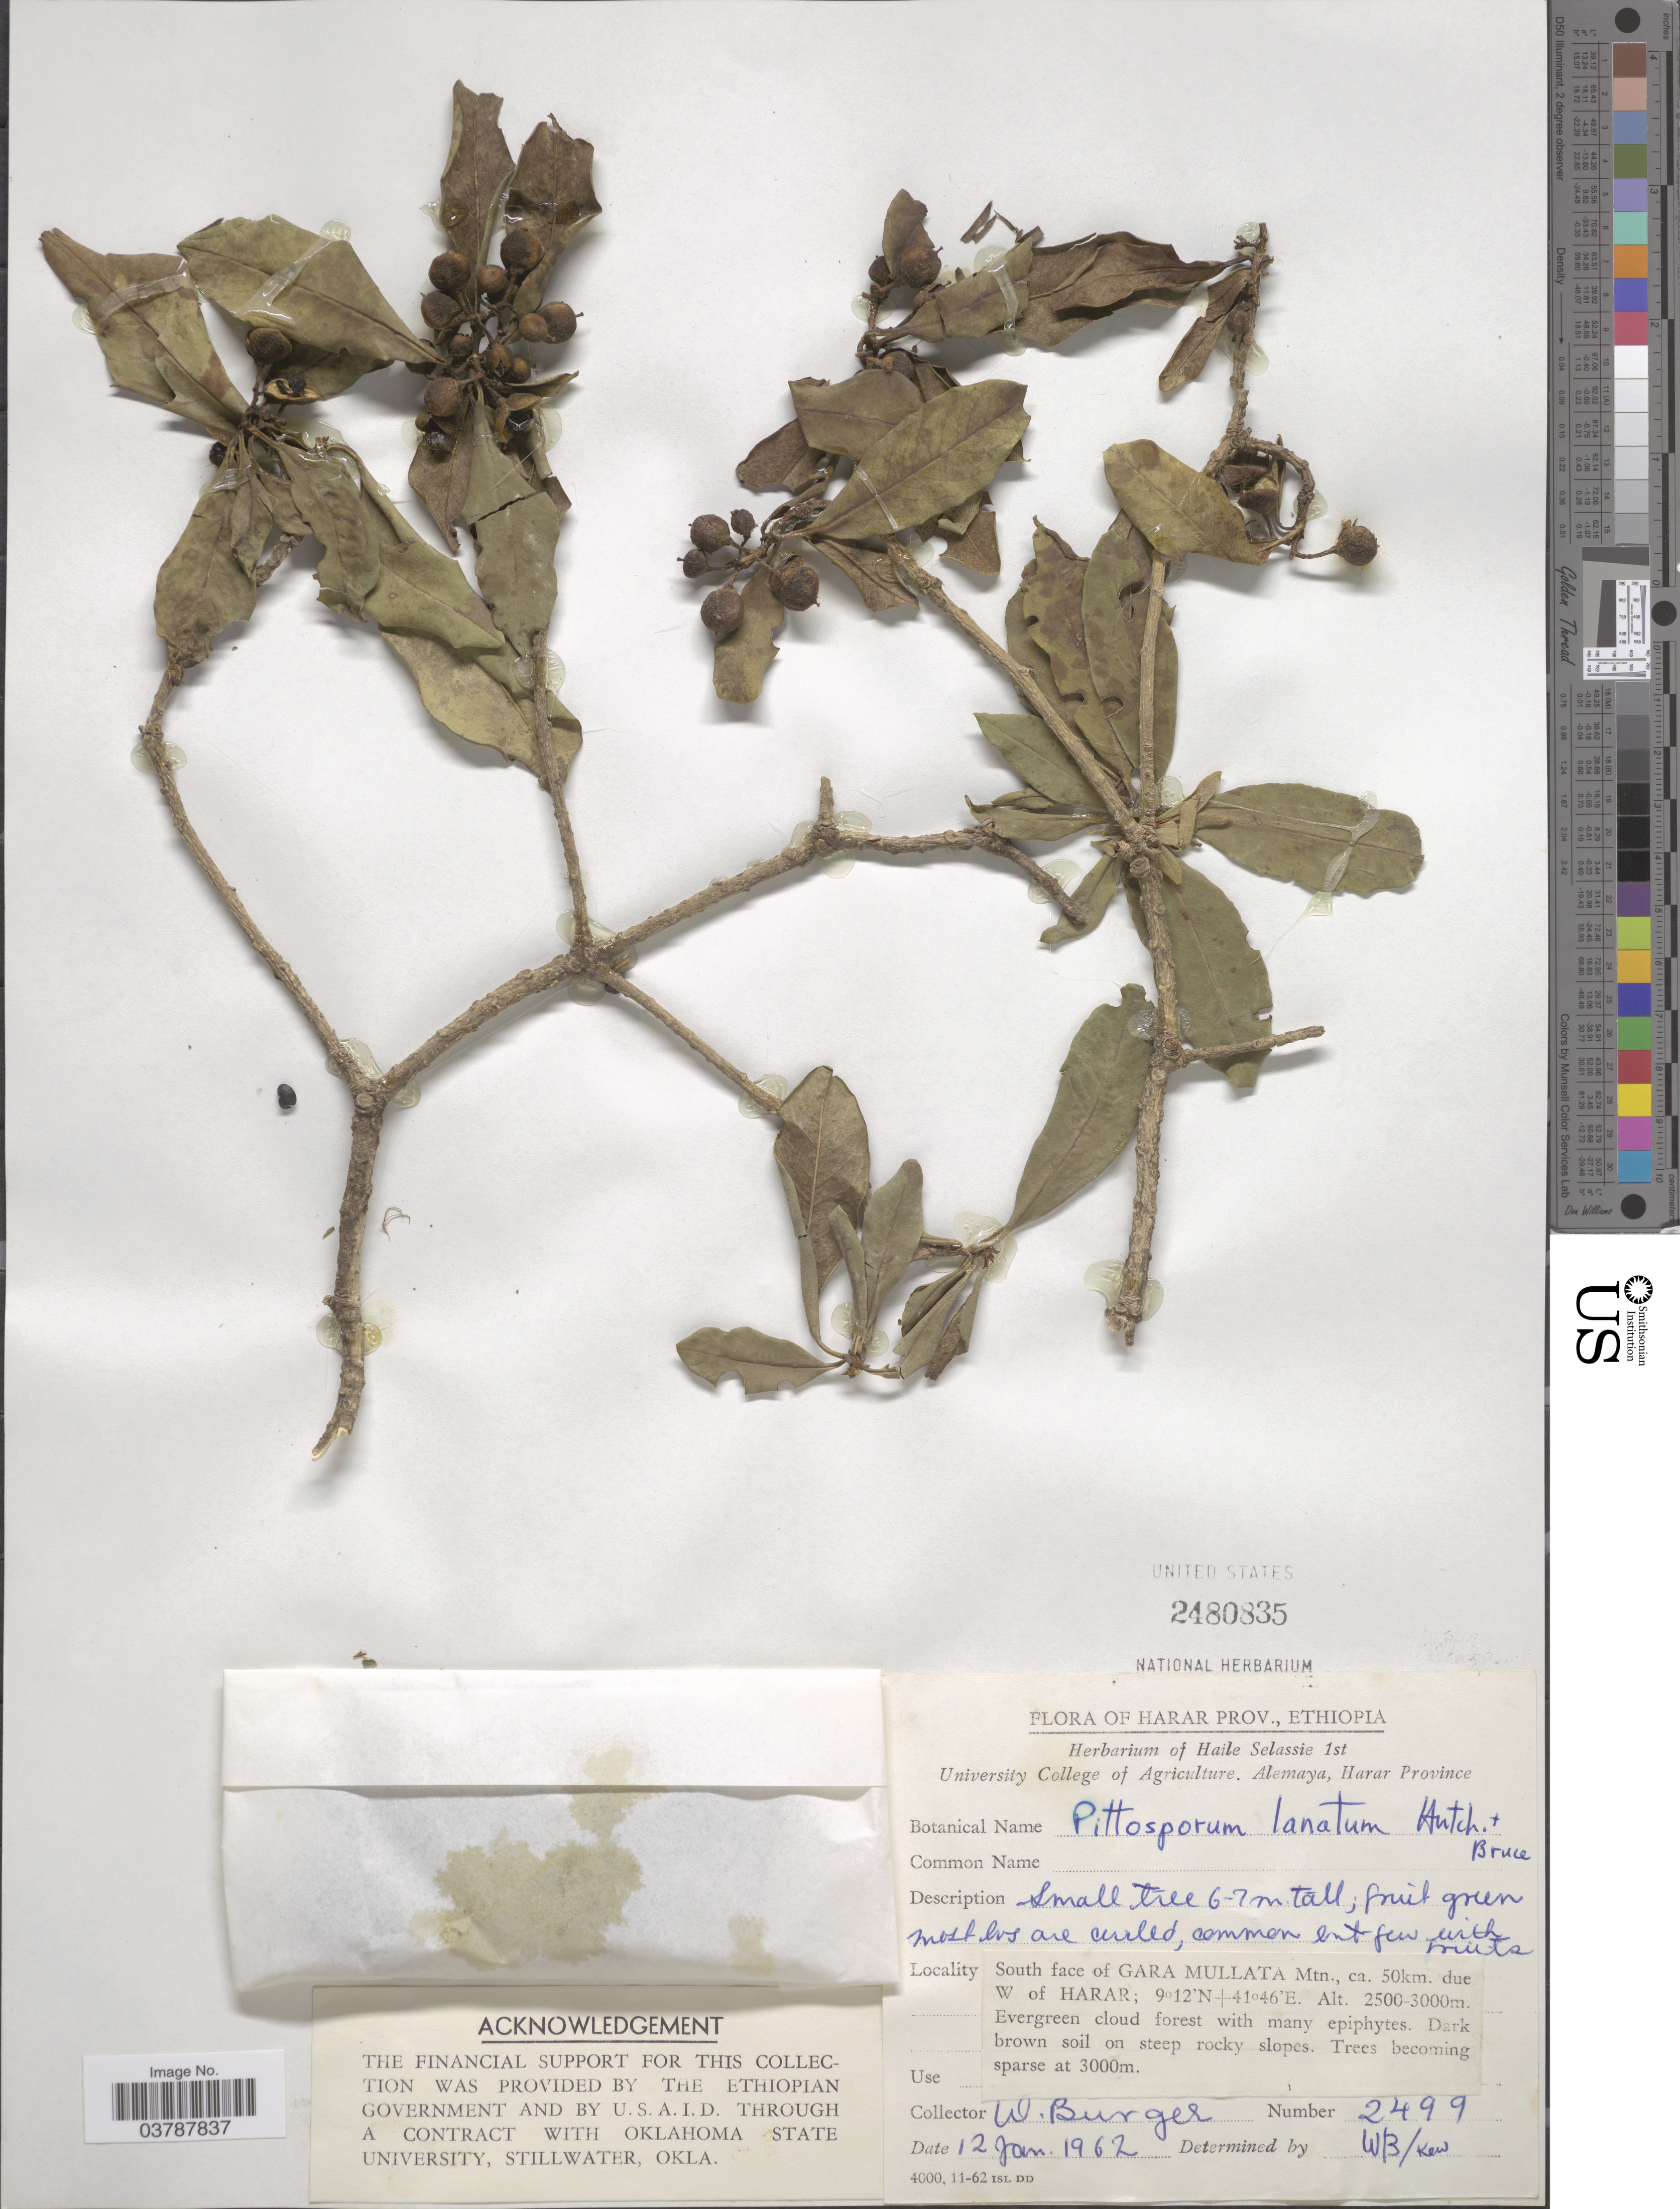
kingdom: Plantae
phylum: Tracheophyta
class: Magnoliopsida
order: Apiales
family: Pittosporaceae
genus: Pittosporum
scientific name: Pittosporum lanatum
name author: Hutch. & E.A. Bruce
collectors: W. Burger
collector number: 2499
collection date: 1962-01-12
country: Ethiopia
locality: Harar Prov. South face of Gara Mullata Mtn., ca 50km due W of Harar.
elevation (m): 2500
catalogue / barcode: US 2480835